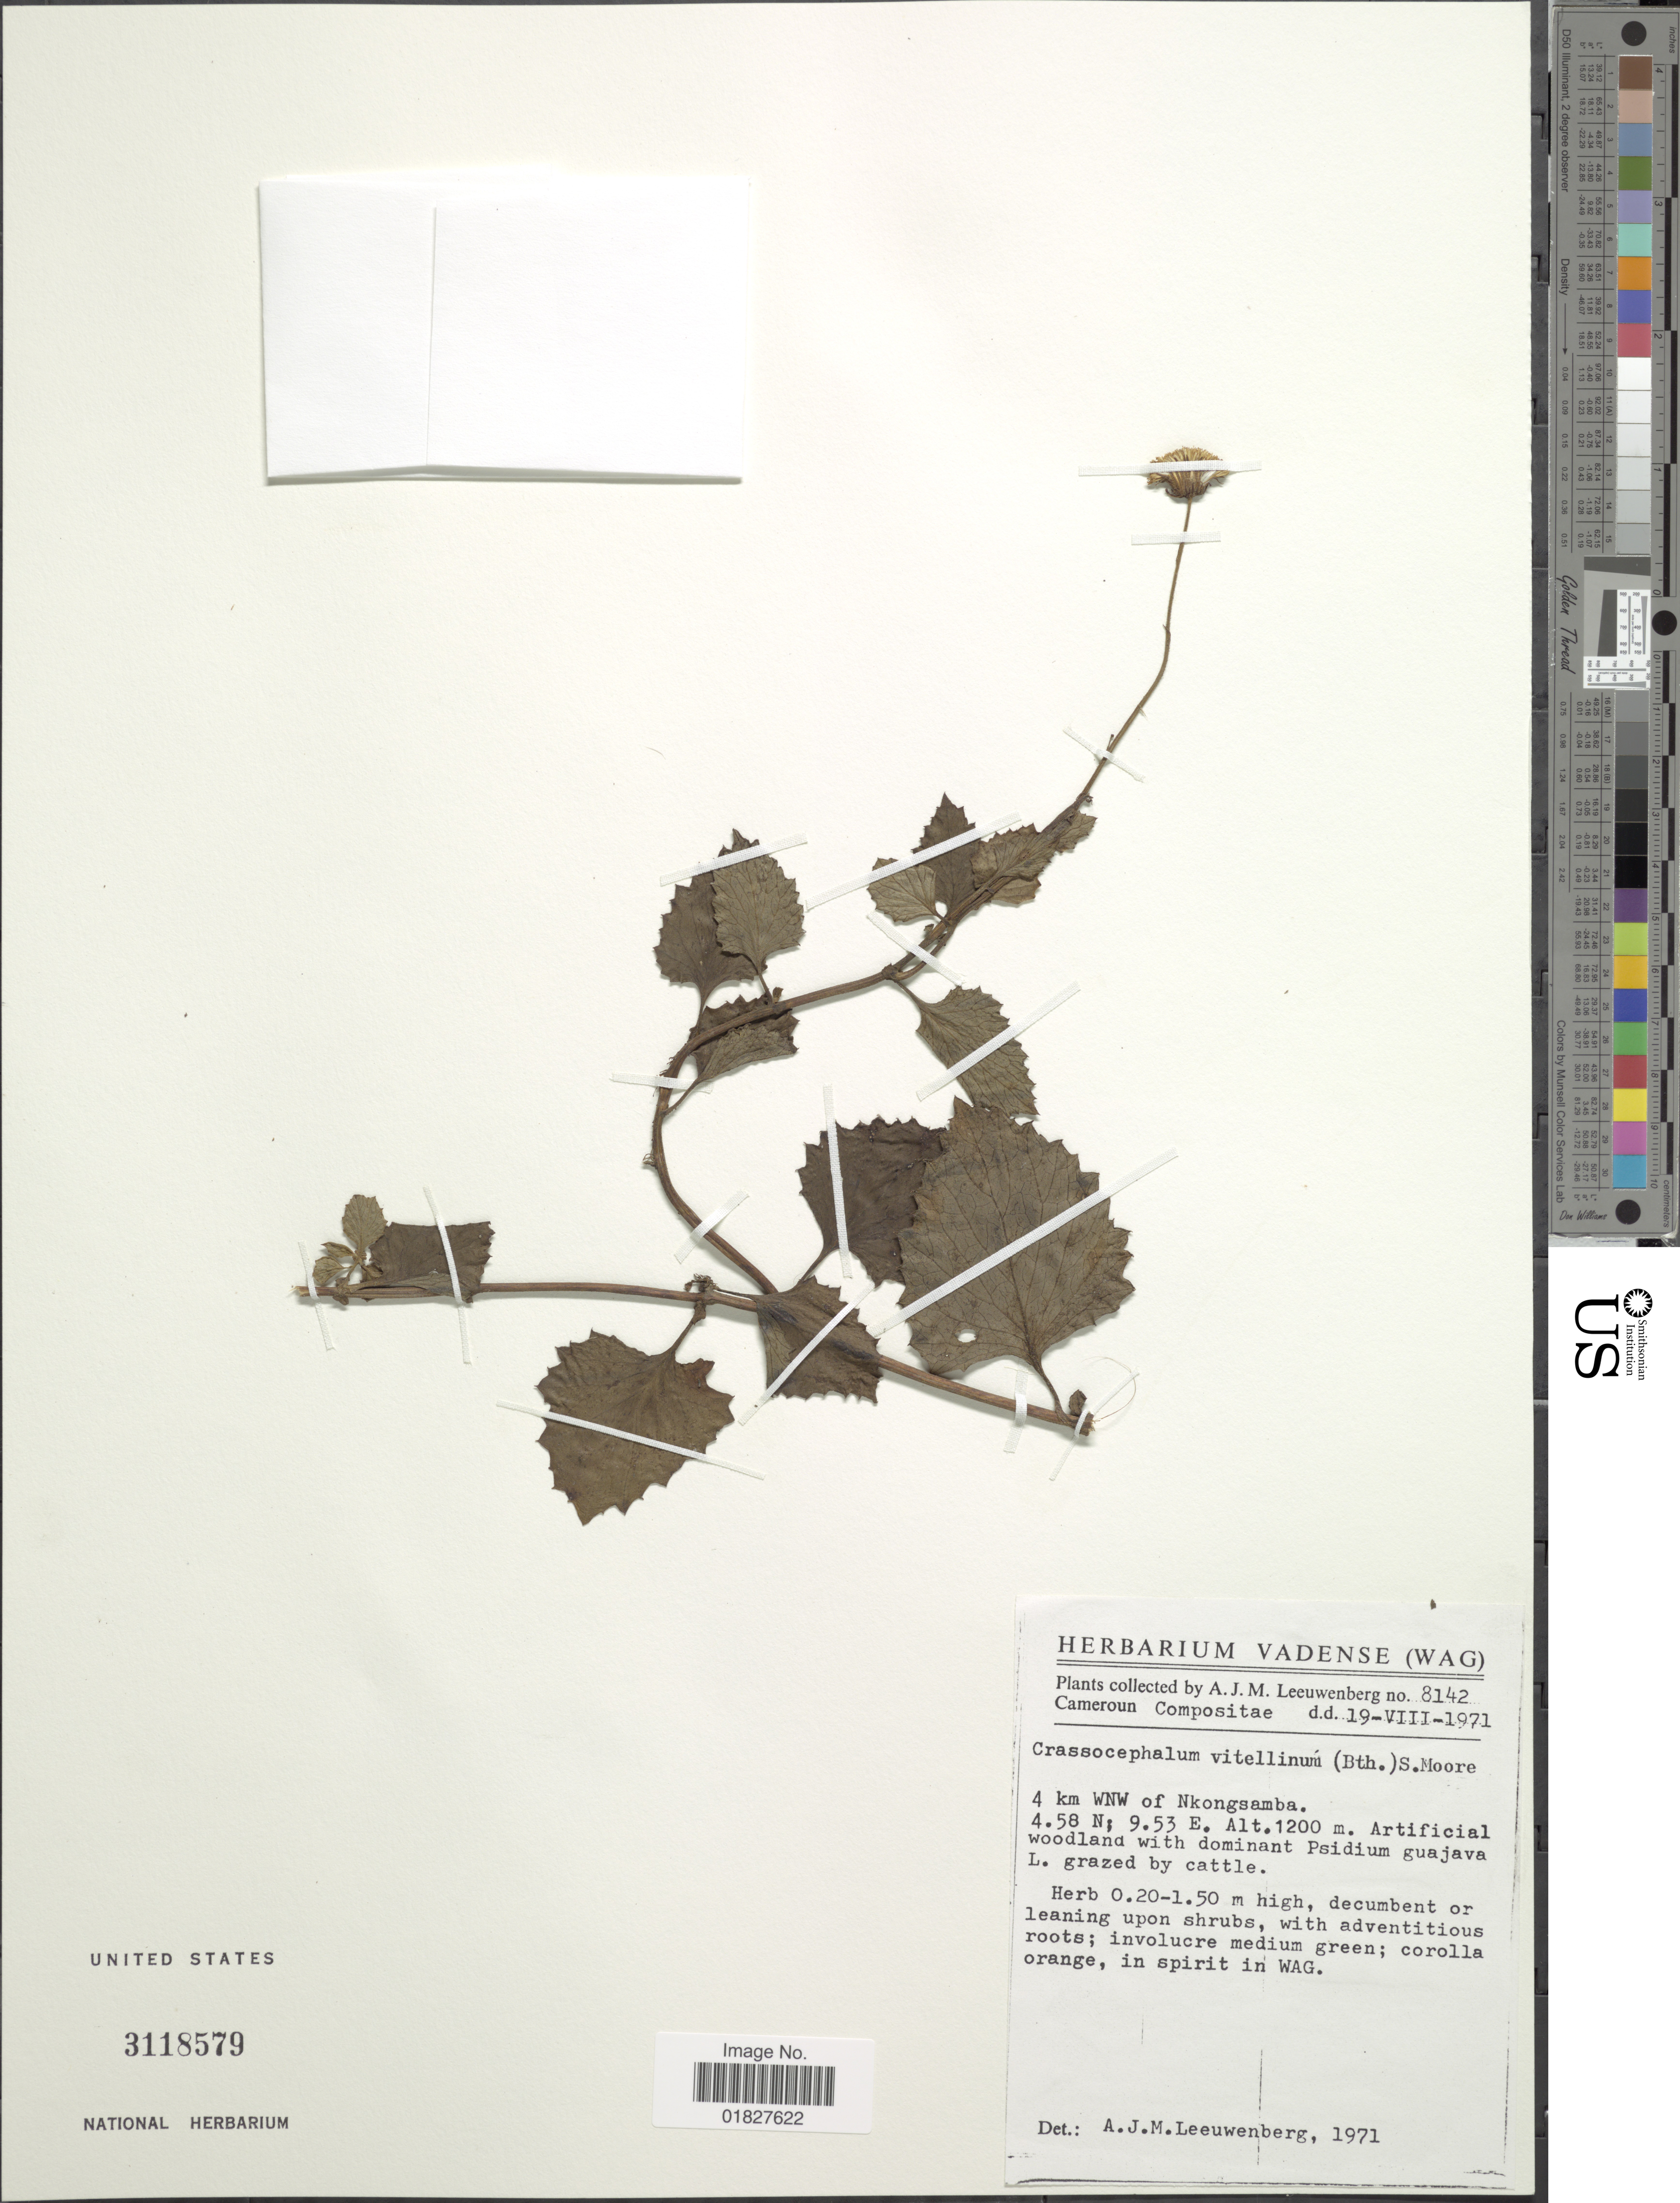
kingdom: Plantae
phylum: Tracheophyta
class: Magnoliopsida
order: Asterales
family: Asteraceae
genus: Crassocephalum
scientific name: Crassocephalum vitellinum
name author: (Benth.) S. Moore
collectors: A. J. M. Leeuwenberg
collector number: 8142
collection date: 1971-08-19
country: Cameroon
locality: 4 km WNW of Nkongsamba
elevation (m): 1200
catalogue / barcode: US 3118579